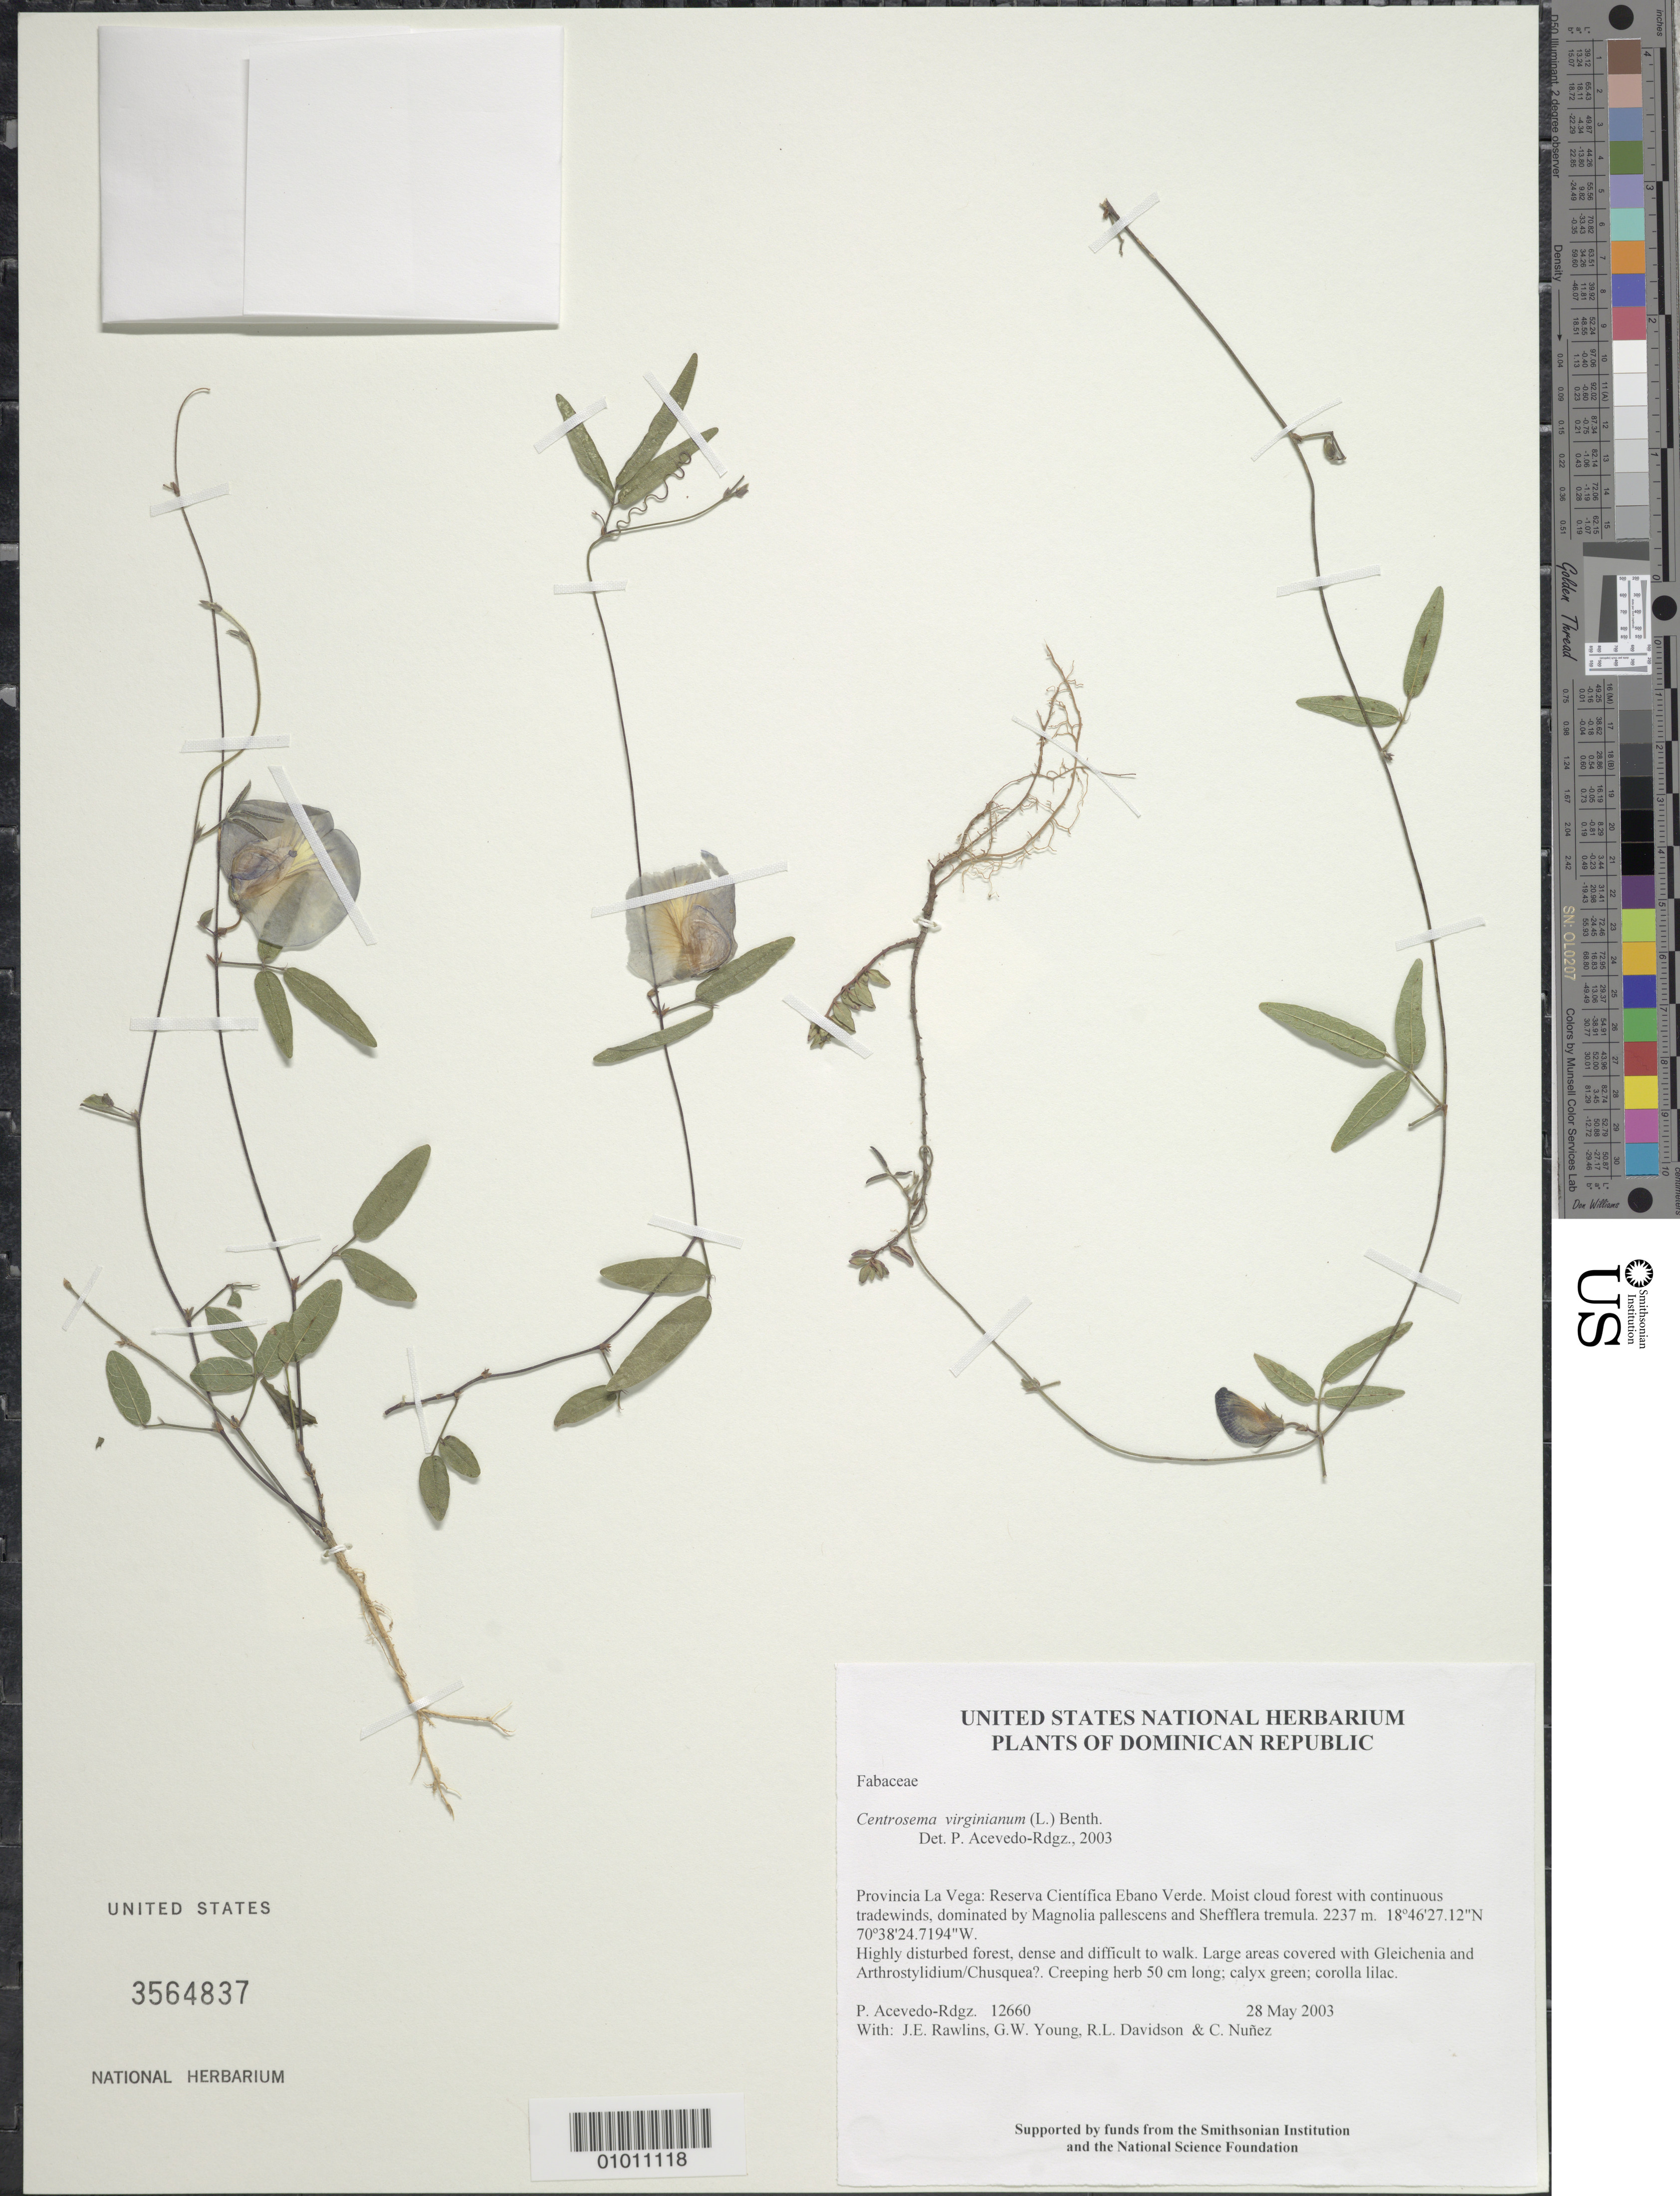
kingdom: Plantae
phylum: Tracheophyta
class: Magnoliopsida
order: Fabales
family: Fabaceae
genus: Centrosema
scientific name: Centrosema virginianum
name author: (L.) Benth.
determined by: Acevedo-Rodríguez, P., (BOT), Smithsonian Institution - National Museum of Natural History (UNITED STATES)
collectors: P. Acevedo-Rodr., J. Rawlins, G. Young, R. Davidson & C. Nunez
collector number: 12660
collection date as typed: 28 May 2003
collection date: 2003-05-28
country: Dominican Republic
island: Hispaniola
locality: Provincia La Vega: Reserva Científica Ebano Verde. Moist cloud forest with continuous tradewinds, dominated by Magnolia pallescens and Shefflera tremula.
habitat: Highly disturbed forest, dense and difficult to walk. Large areas covered with Gleichenia and Arthrostylidium/Chusquea?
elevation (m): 2237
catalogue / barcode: US 3564837